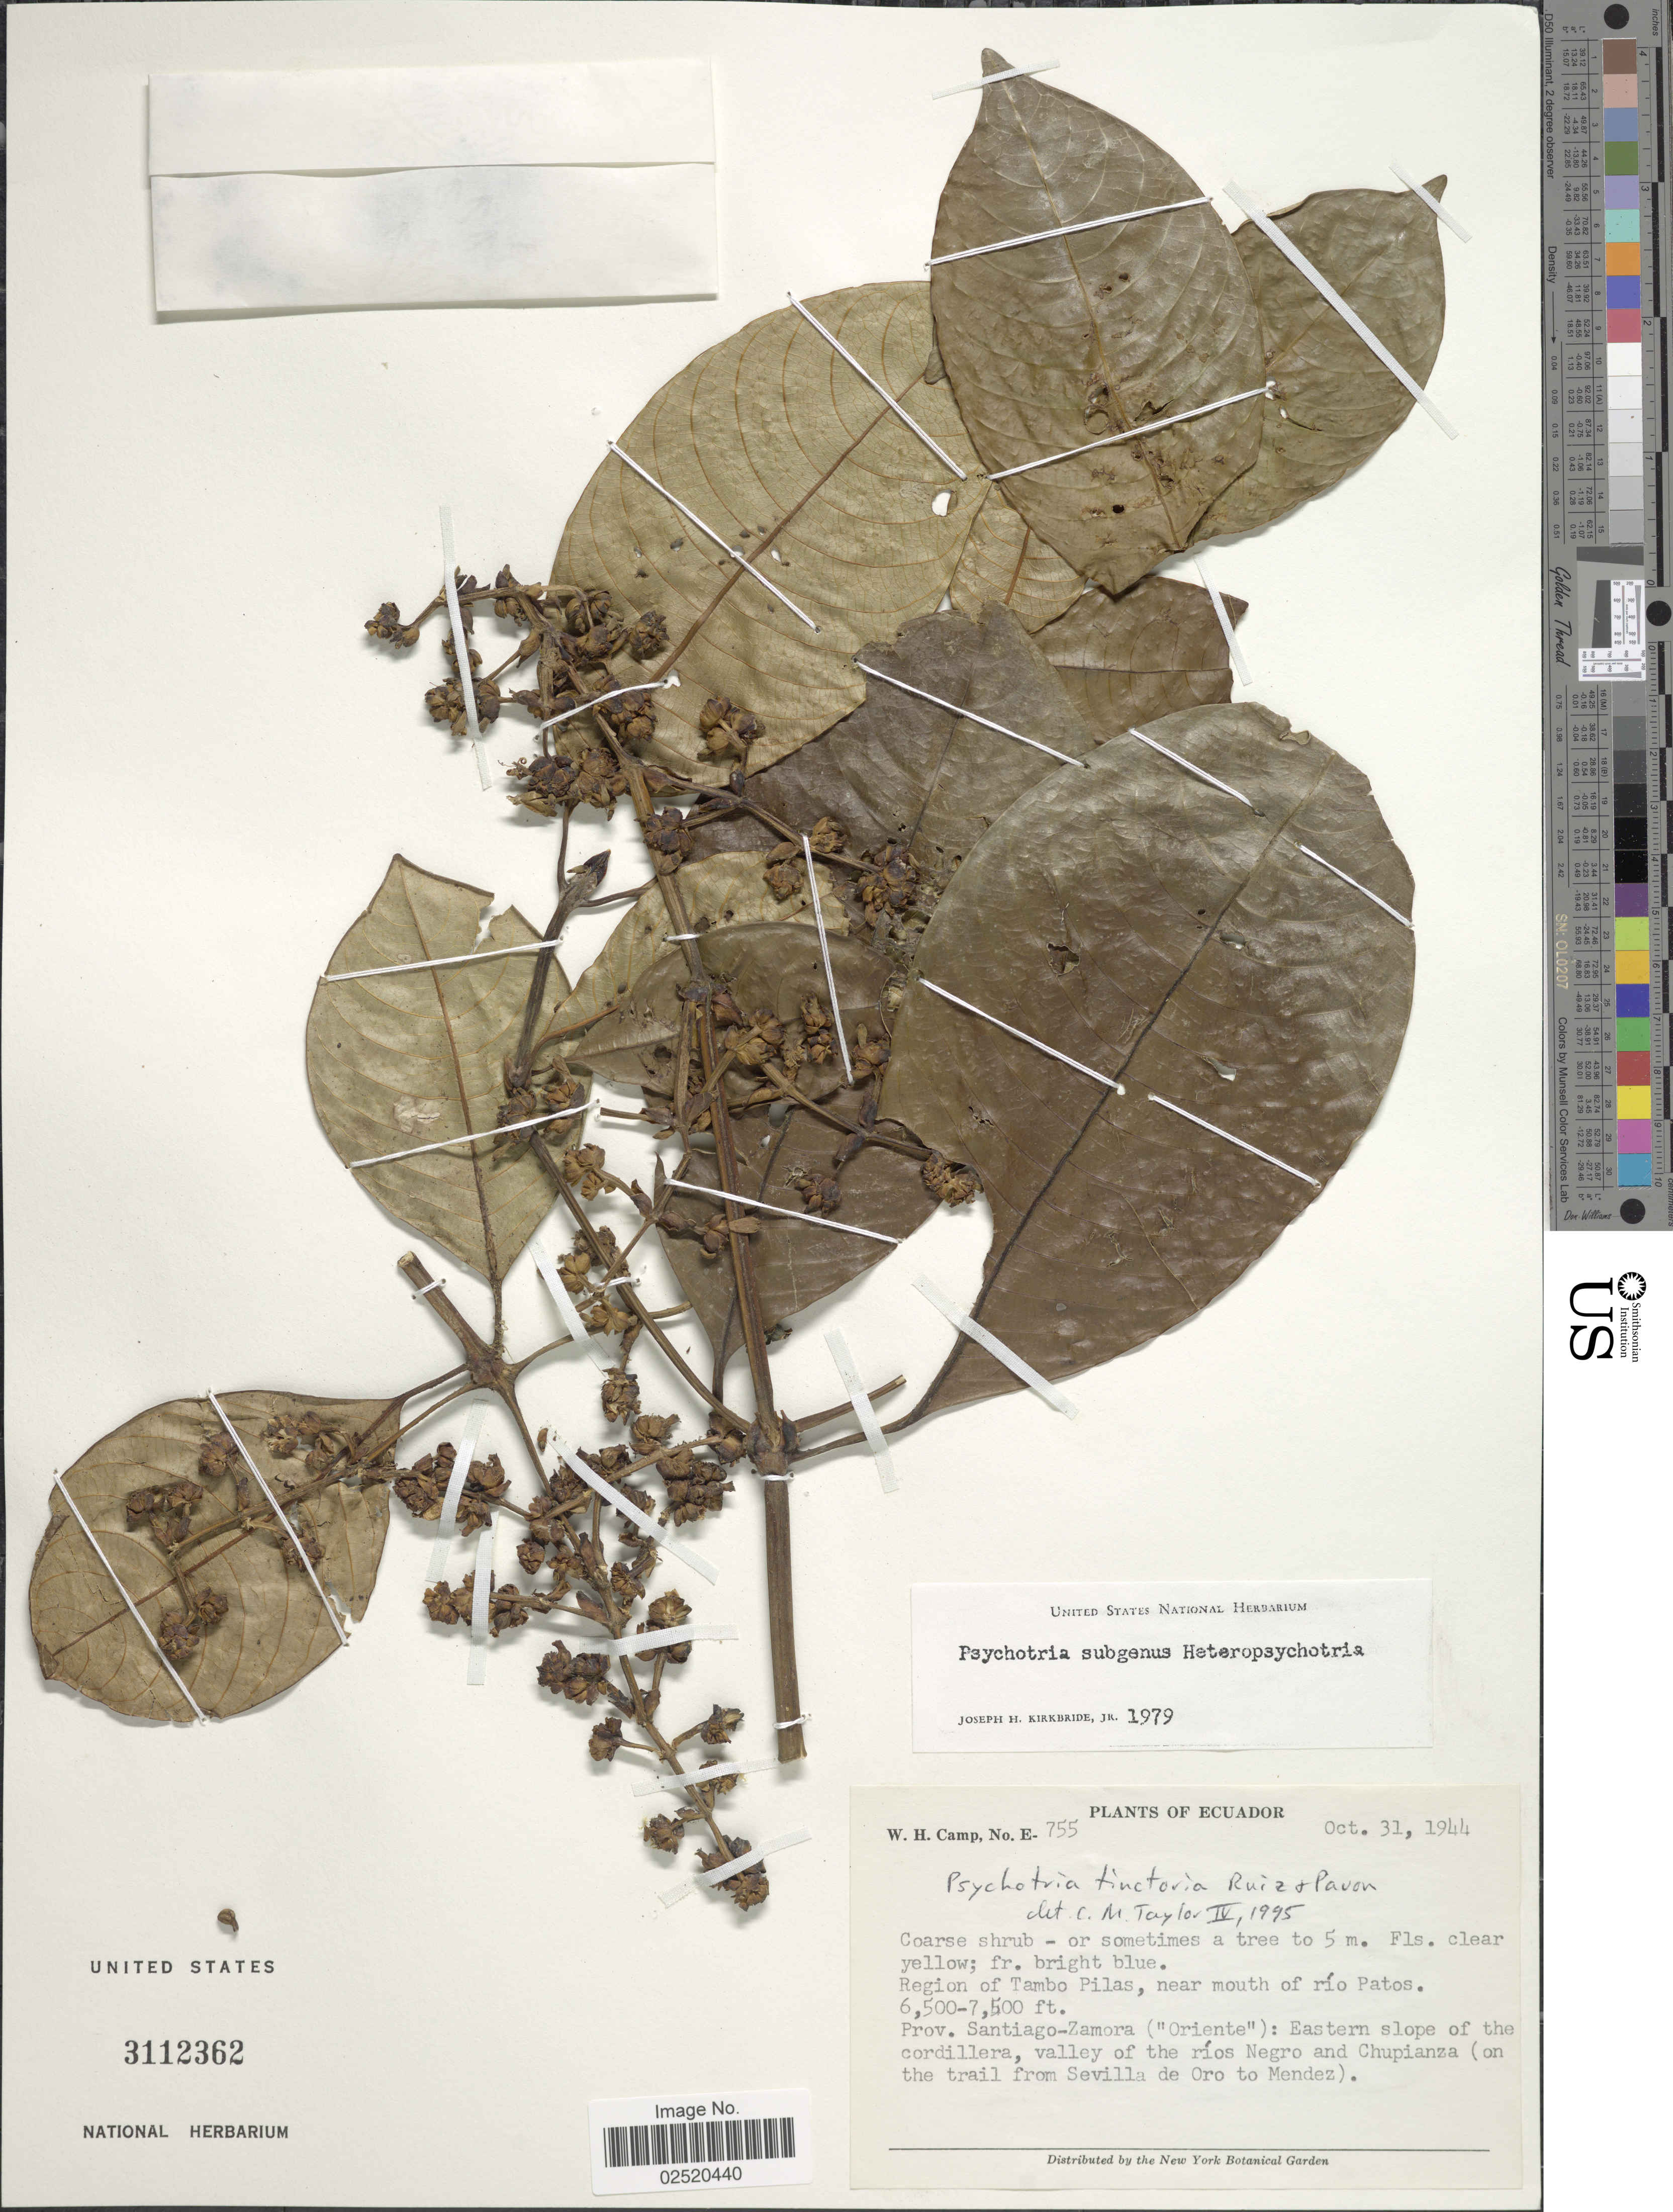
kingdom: Plantae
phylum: Tracheophyta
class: Magnoliopsida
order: Gentianales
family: Rubiaceae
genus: Psychotria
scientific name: Psychotria tinctoria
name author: Ruiz & Pav.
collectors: W. H. Camp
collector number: E-755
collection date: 1944-10-31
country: Ecuador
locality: Prov. Santiago-Zamora ("Oriente"): Eastern slope of the cordillera, valley of the ríos Negro and Chupianza (on the trail from Sevilla de Oro to Mendez). Region of Tambo Pilas, near mouth of río Patos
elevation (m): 1981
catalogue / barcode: US 3112362